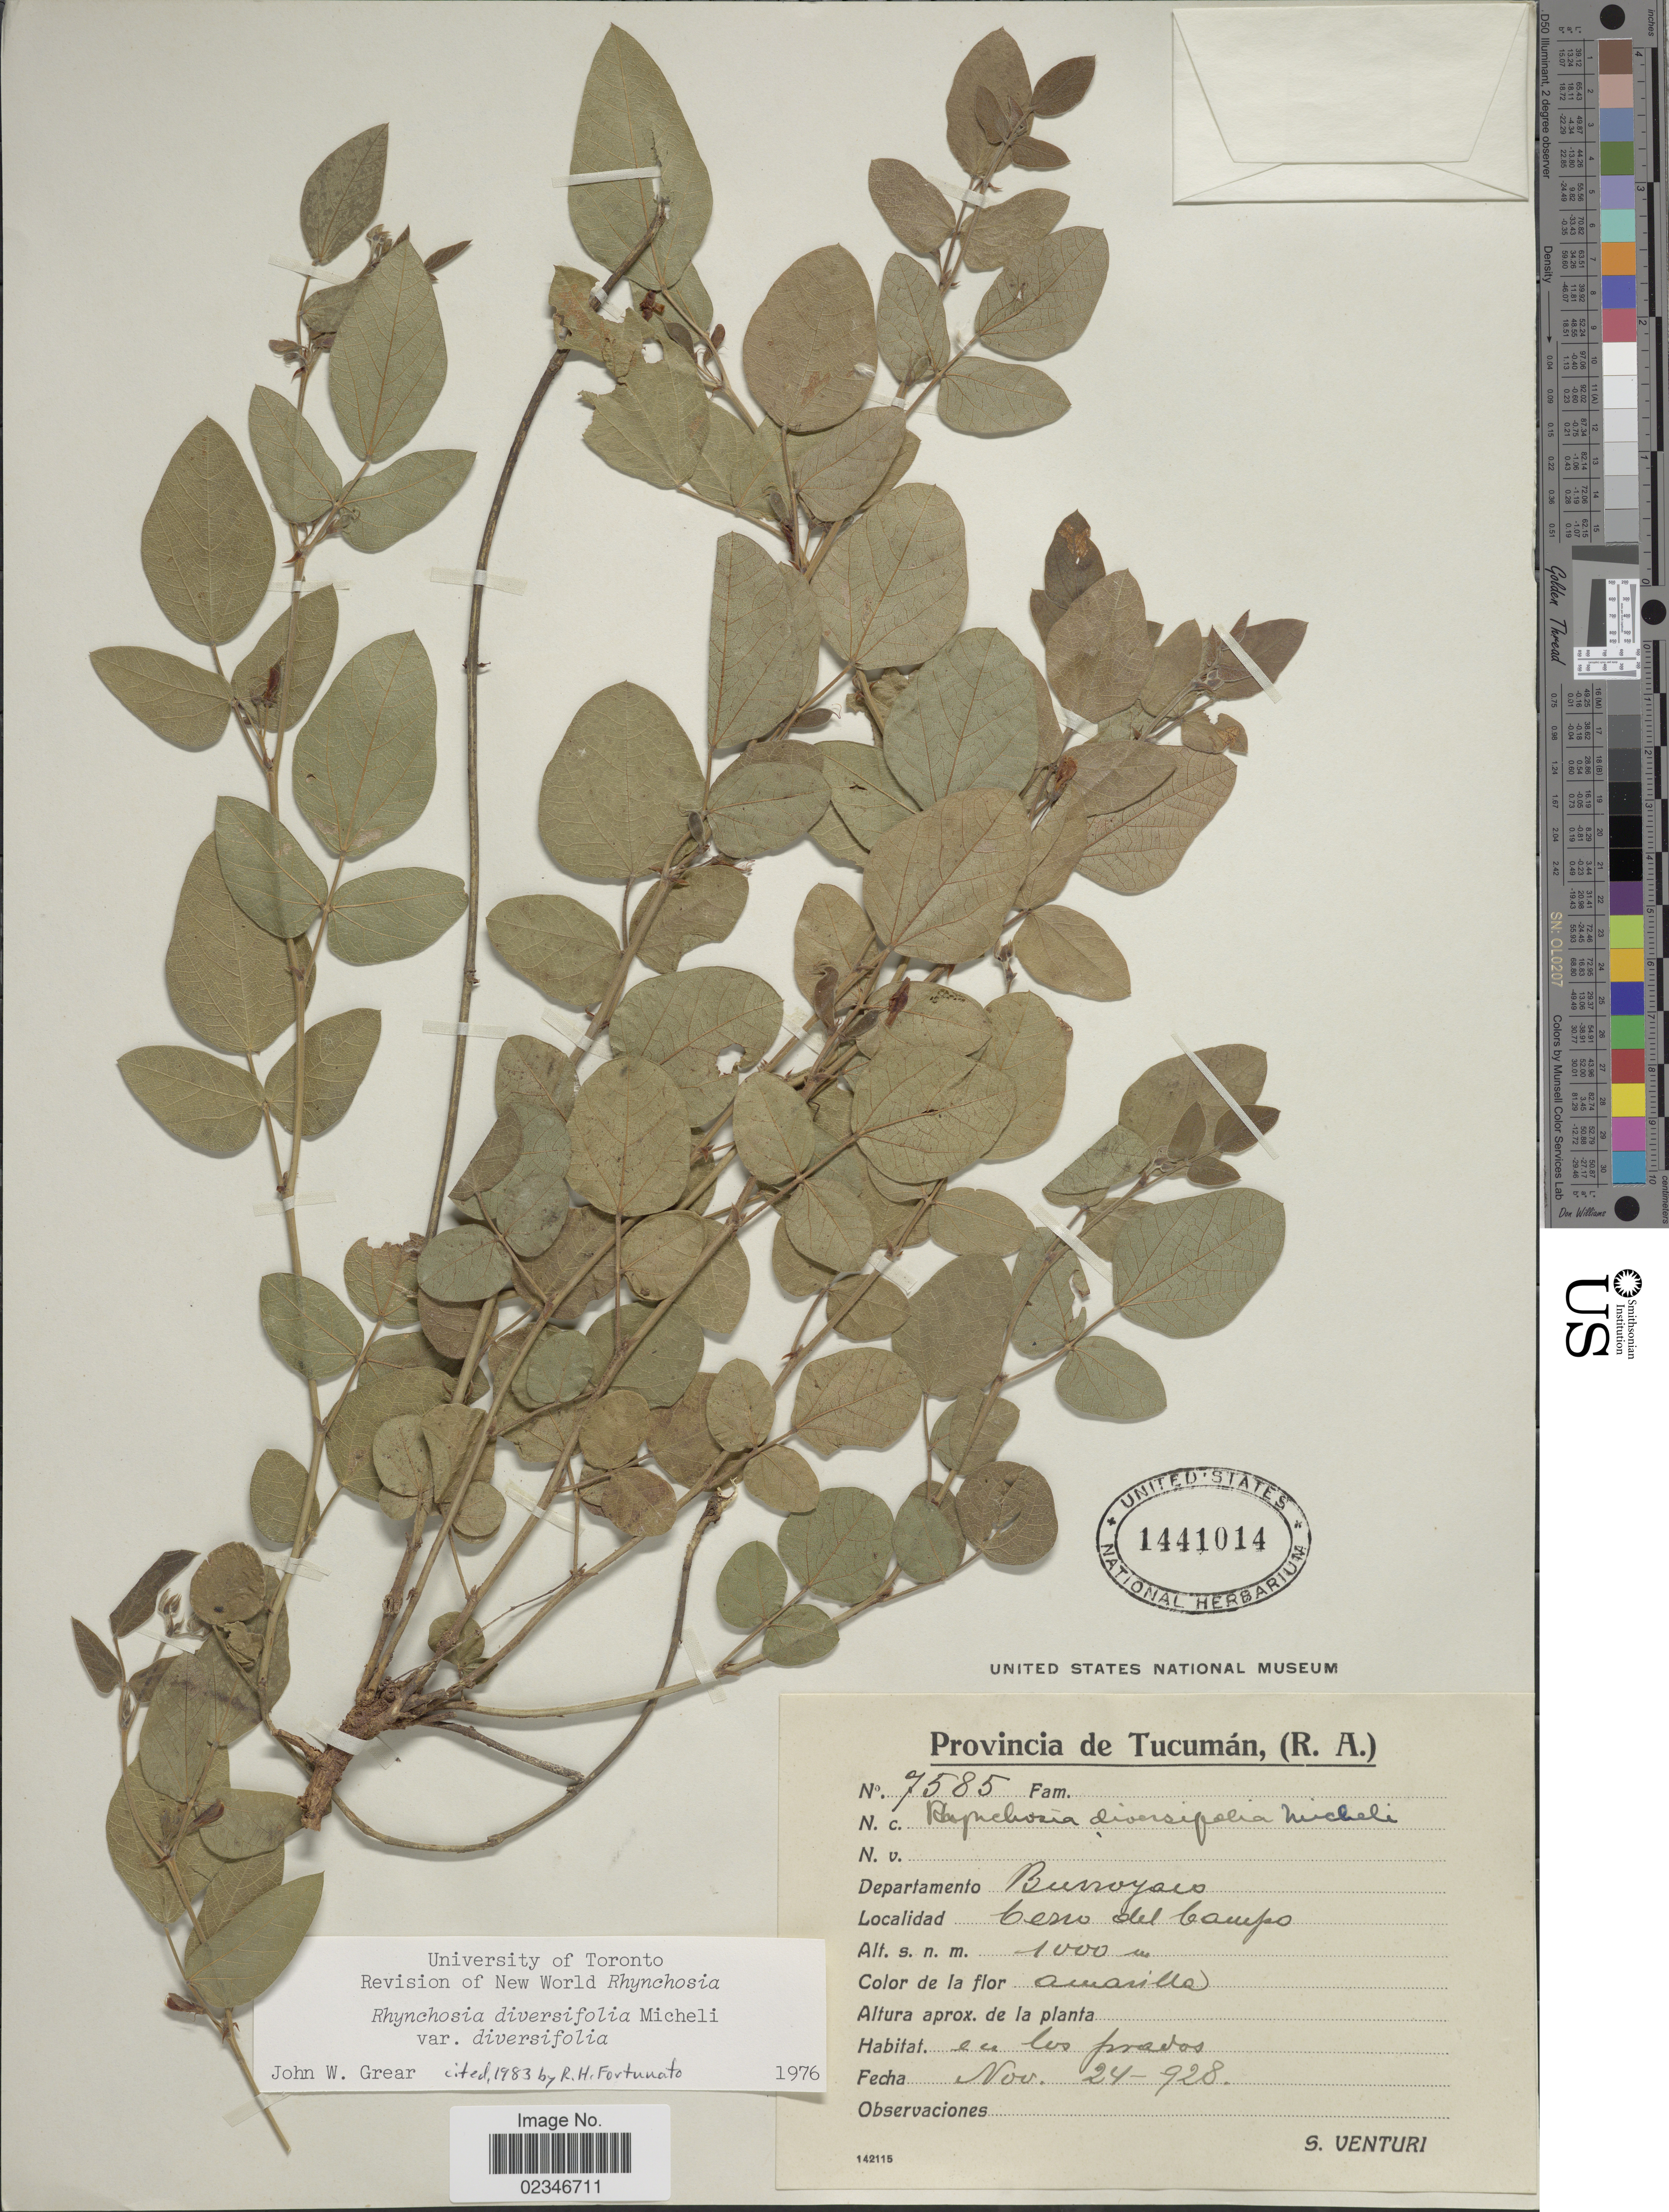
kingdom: Plantae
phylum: Tracheophyta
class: Magnoliopsida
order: Fabales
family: Fabaceae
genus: Rhynchosia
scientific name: Rhynchosia diversifolia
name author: Micheli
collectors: S. Venturi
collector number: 7585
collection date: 1928-11-24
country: Argentina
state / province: Tucuman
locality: Departamento Burruyaco, Cerro del Campo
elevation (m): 1000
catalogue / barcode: US 1441014